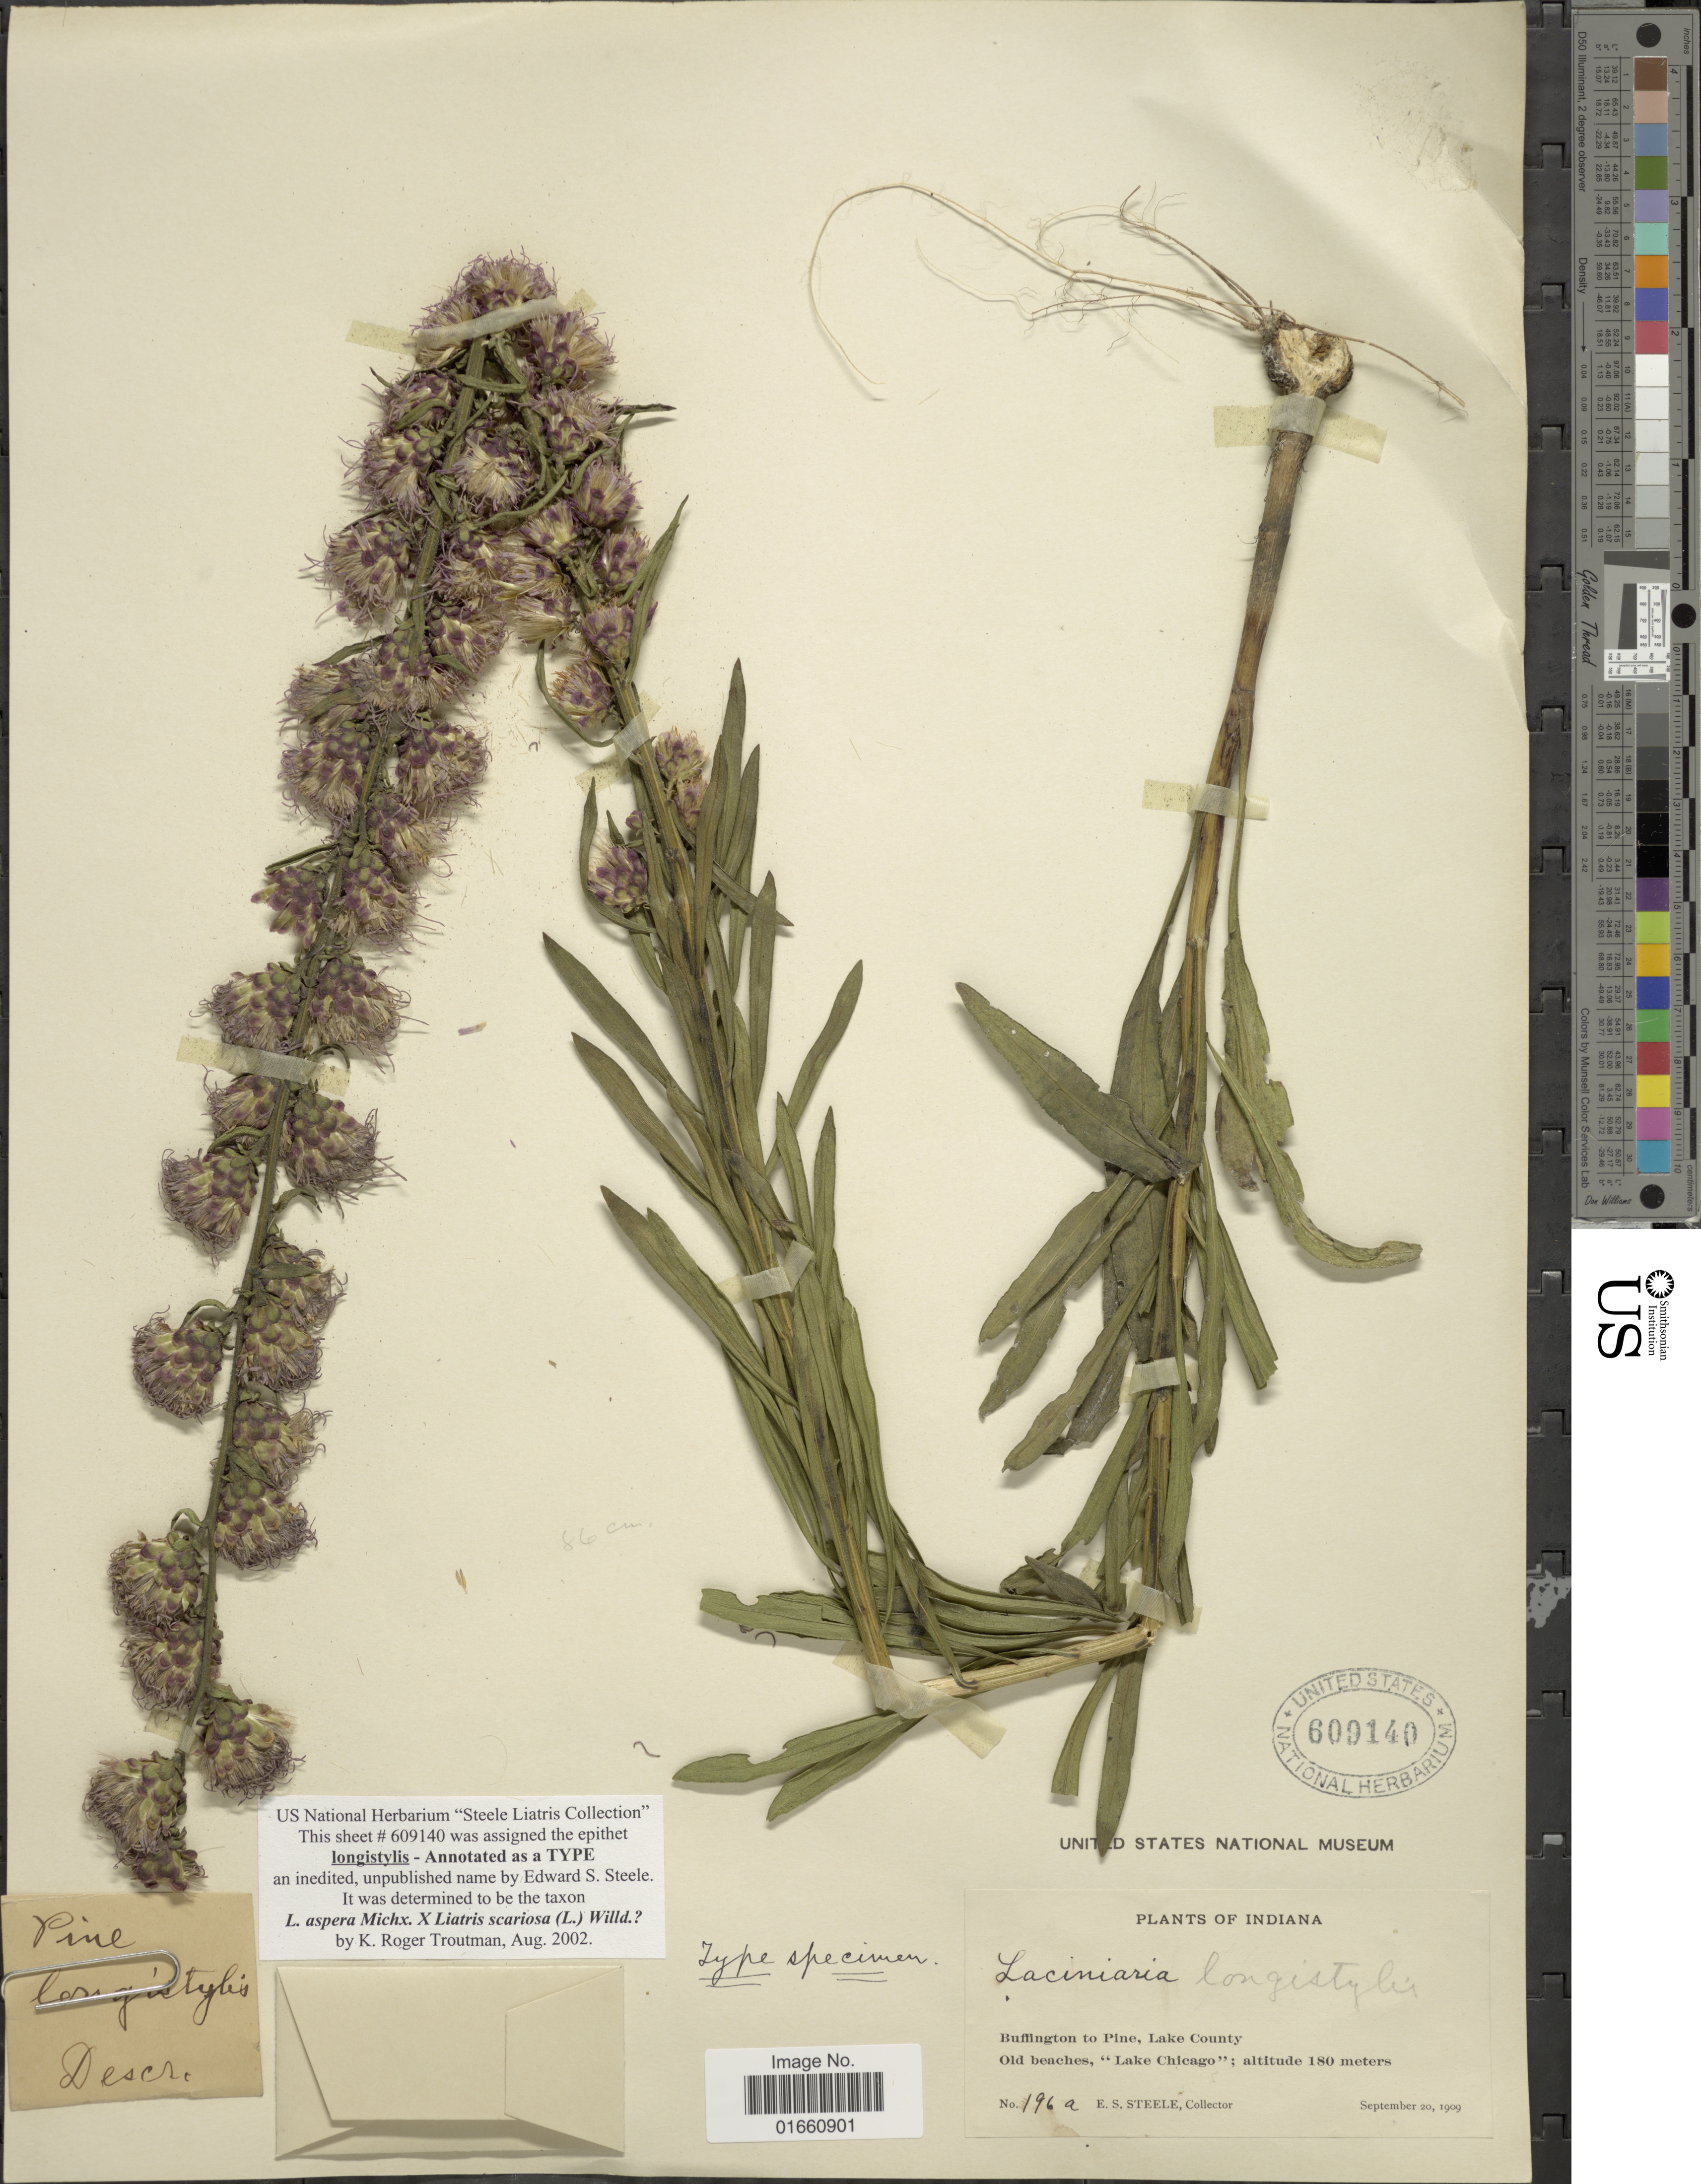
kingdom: Plantae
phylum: Tracheophyta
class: Magnoliopsida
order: Asterales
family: Asteraceae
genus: Liatris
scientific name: Liatris aspera x L. scariosa (L.) Willd.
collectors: E. Steele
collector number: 196a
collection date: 1909-09-20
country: United States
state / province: Indiana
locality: Buffington to Pine, Lake County, Old beaches, "Lake Chicago"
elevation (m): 180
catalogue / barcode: US 609140